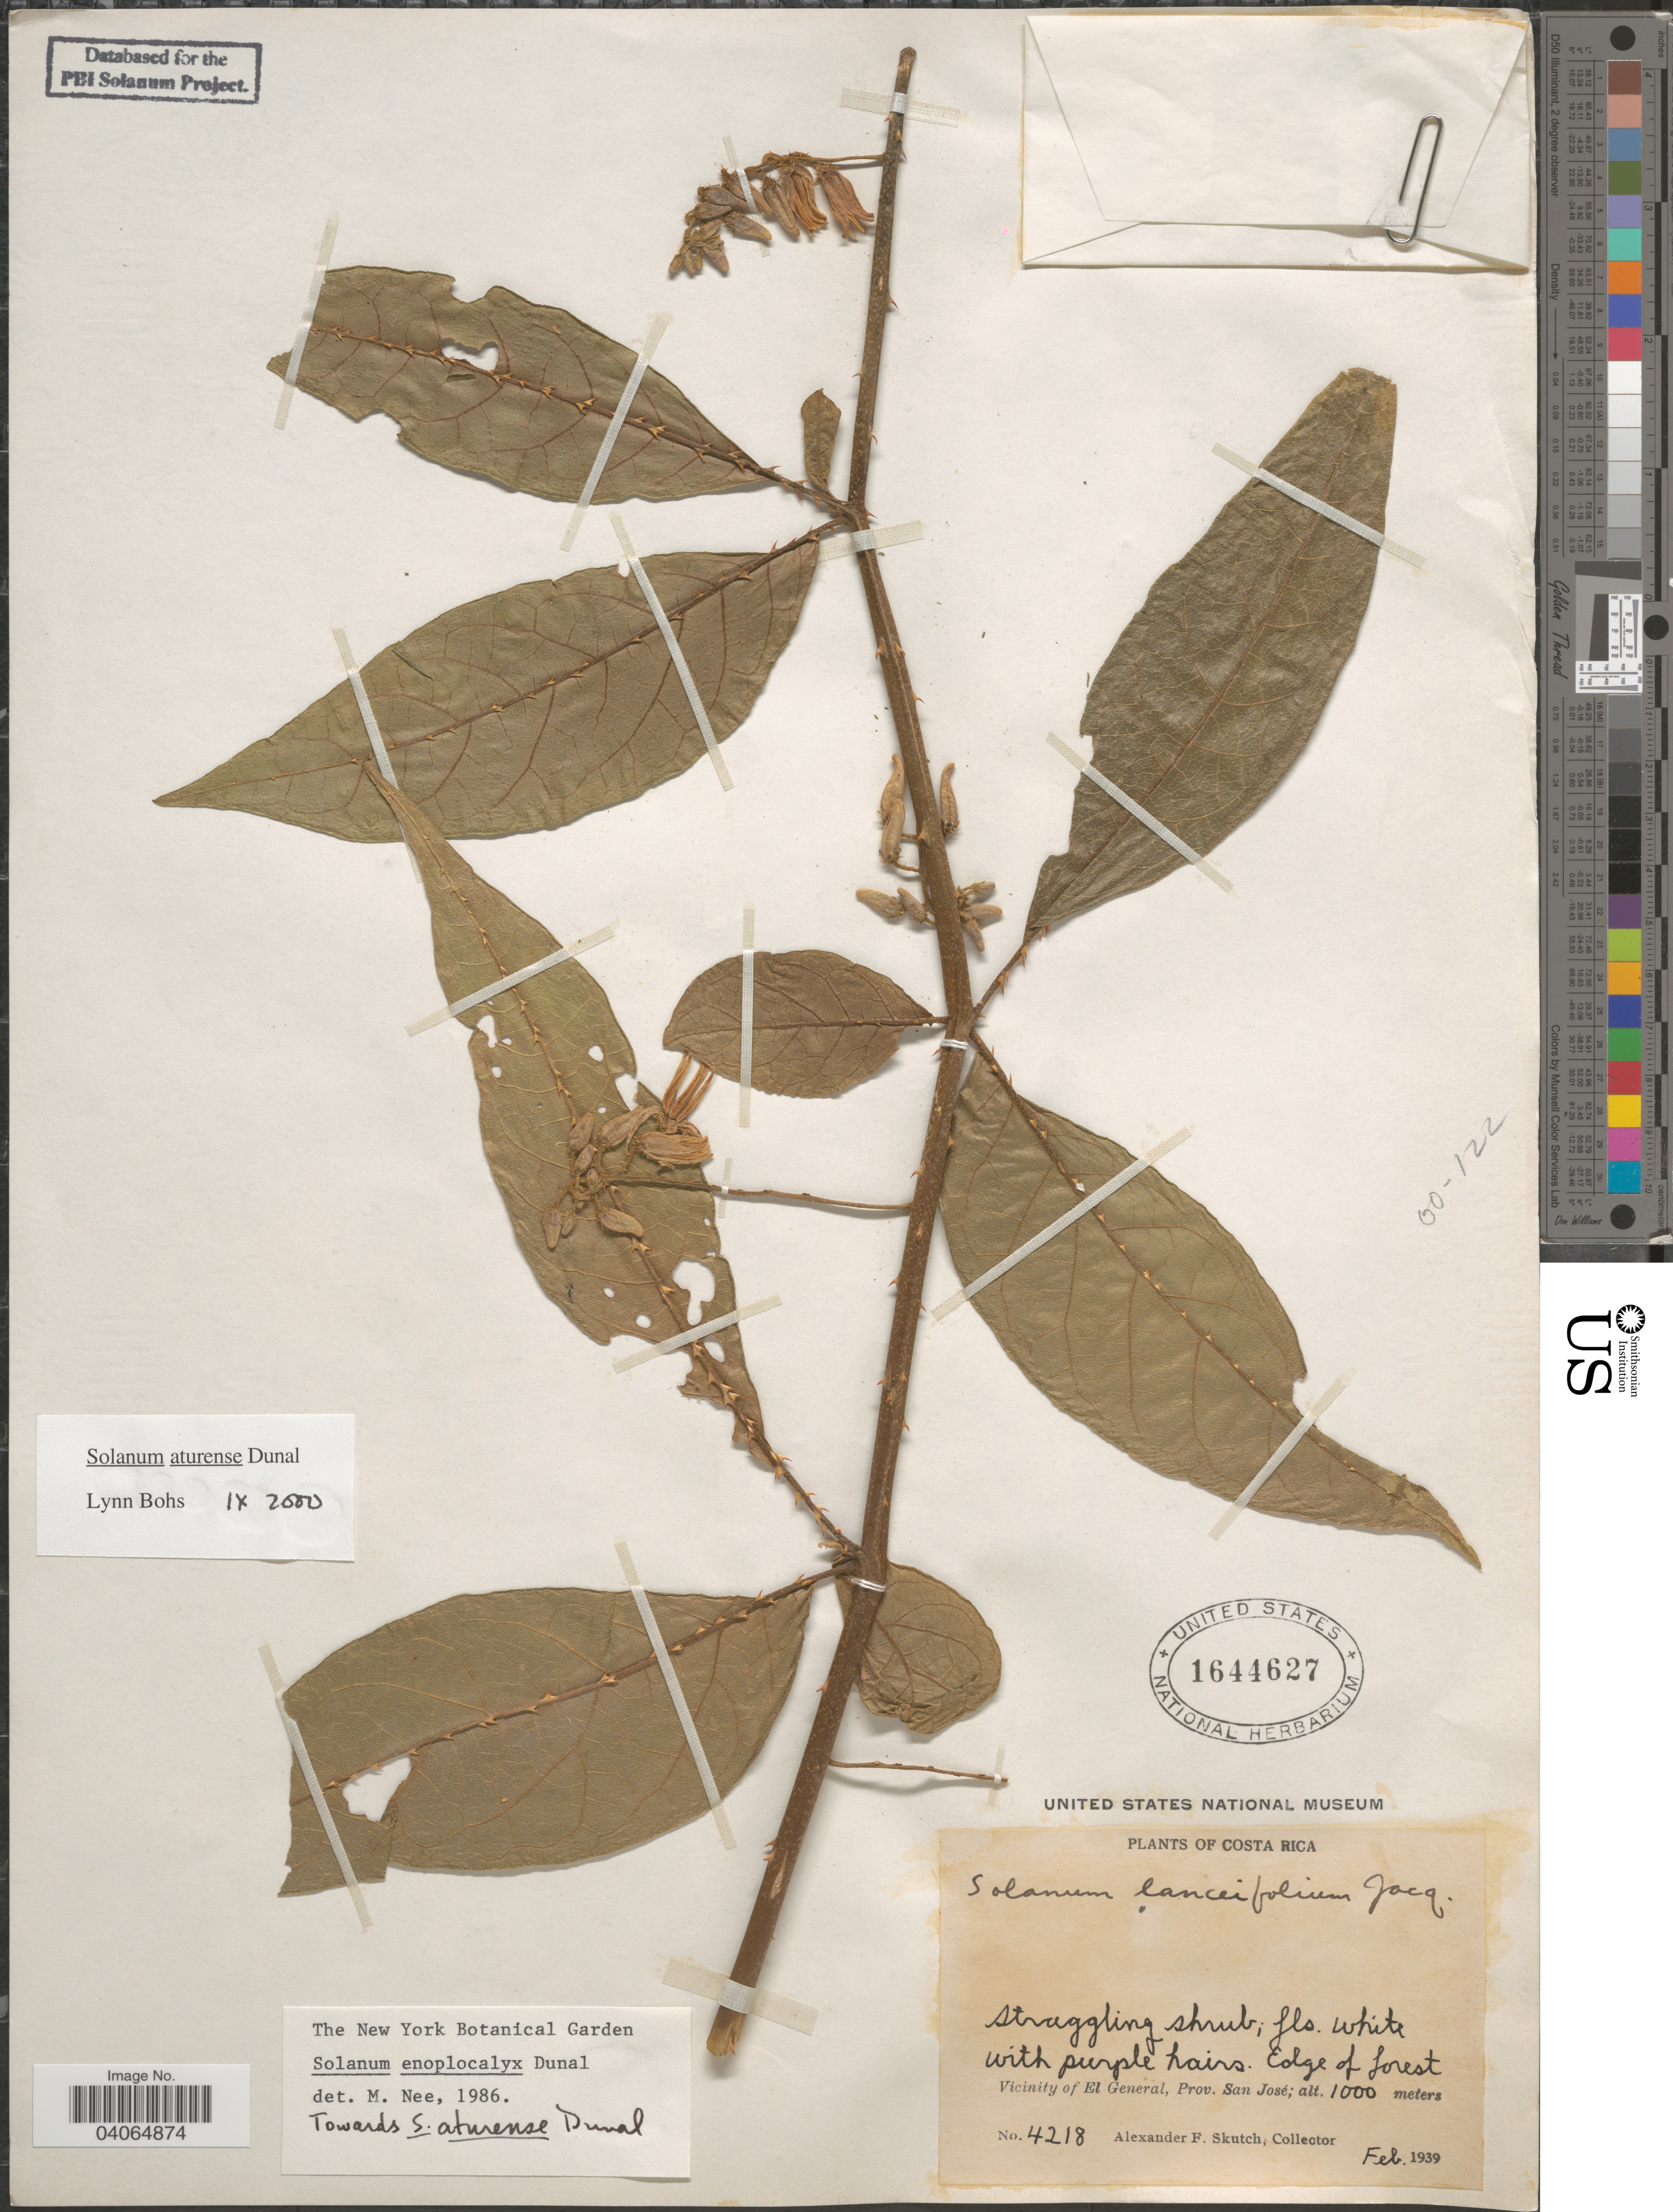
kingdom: Plantae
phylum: Tracheophyta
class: Magnoliopsida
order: Solanales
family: Solanaceae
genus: Solanum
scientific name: Solanum aturense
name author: Humb. & Bonpl. ex Dunal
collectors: A. F. Skutch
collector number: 4218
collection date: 1939-02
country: Costa Rica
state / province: San José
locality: Vicinity of El General.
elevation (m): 1000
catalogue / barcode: US 1644627